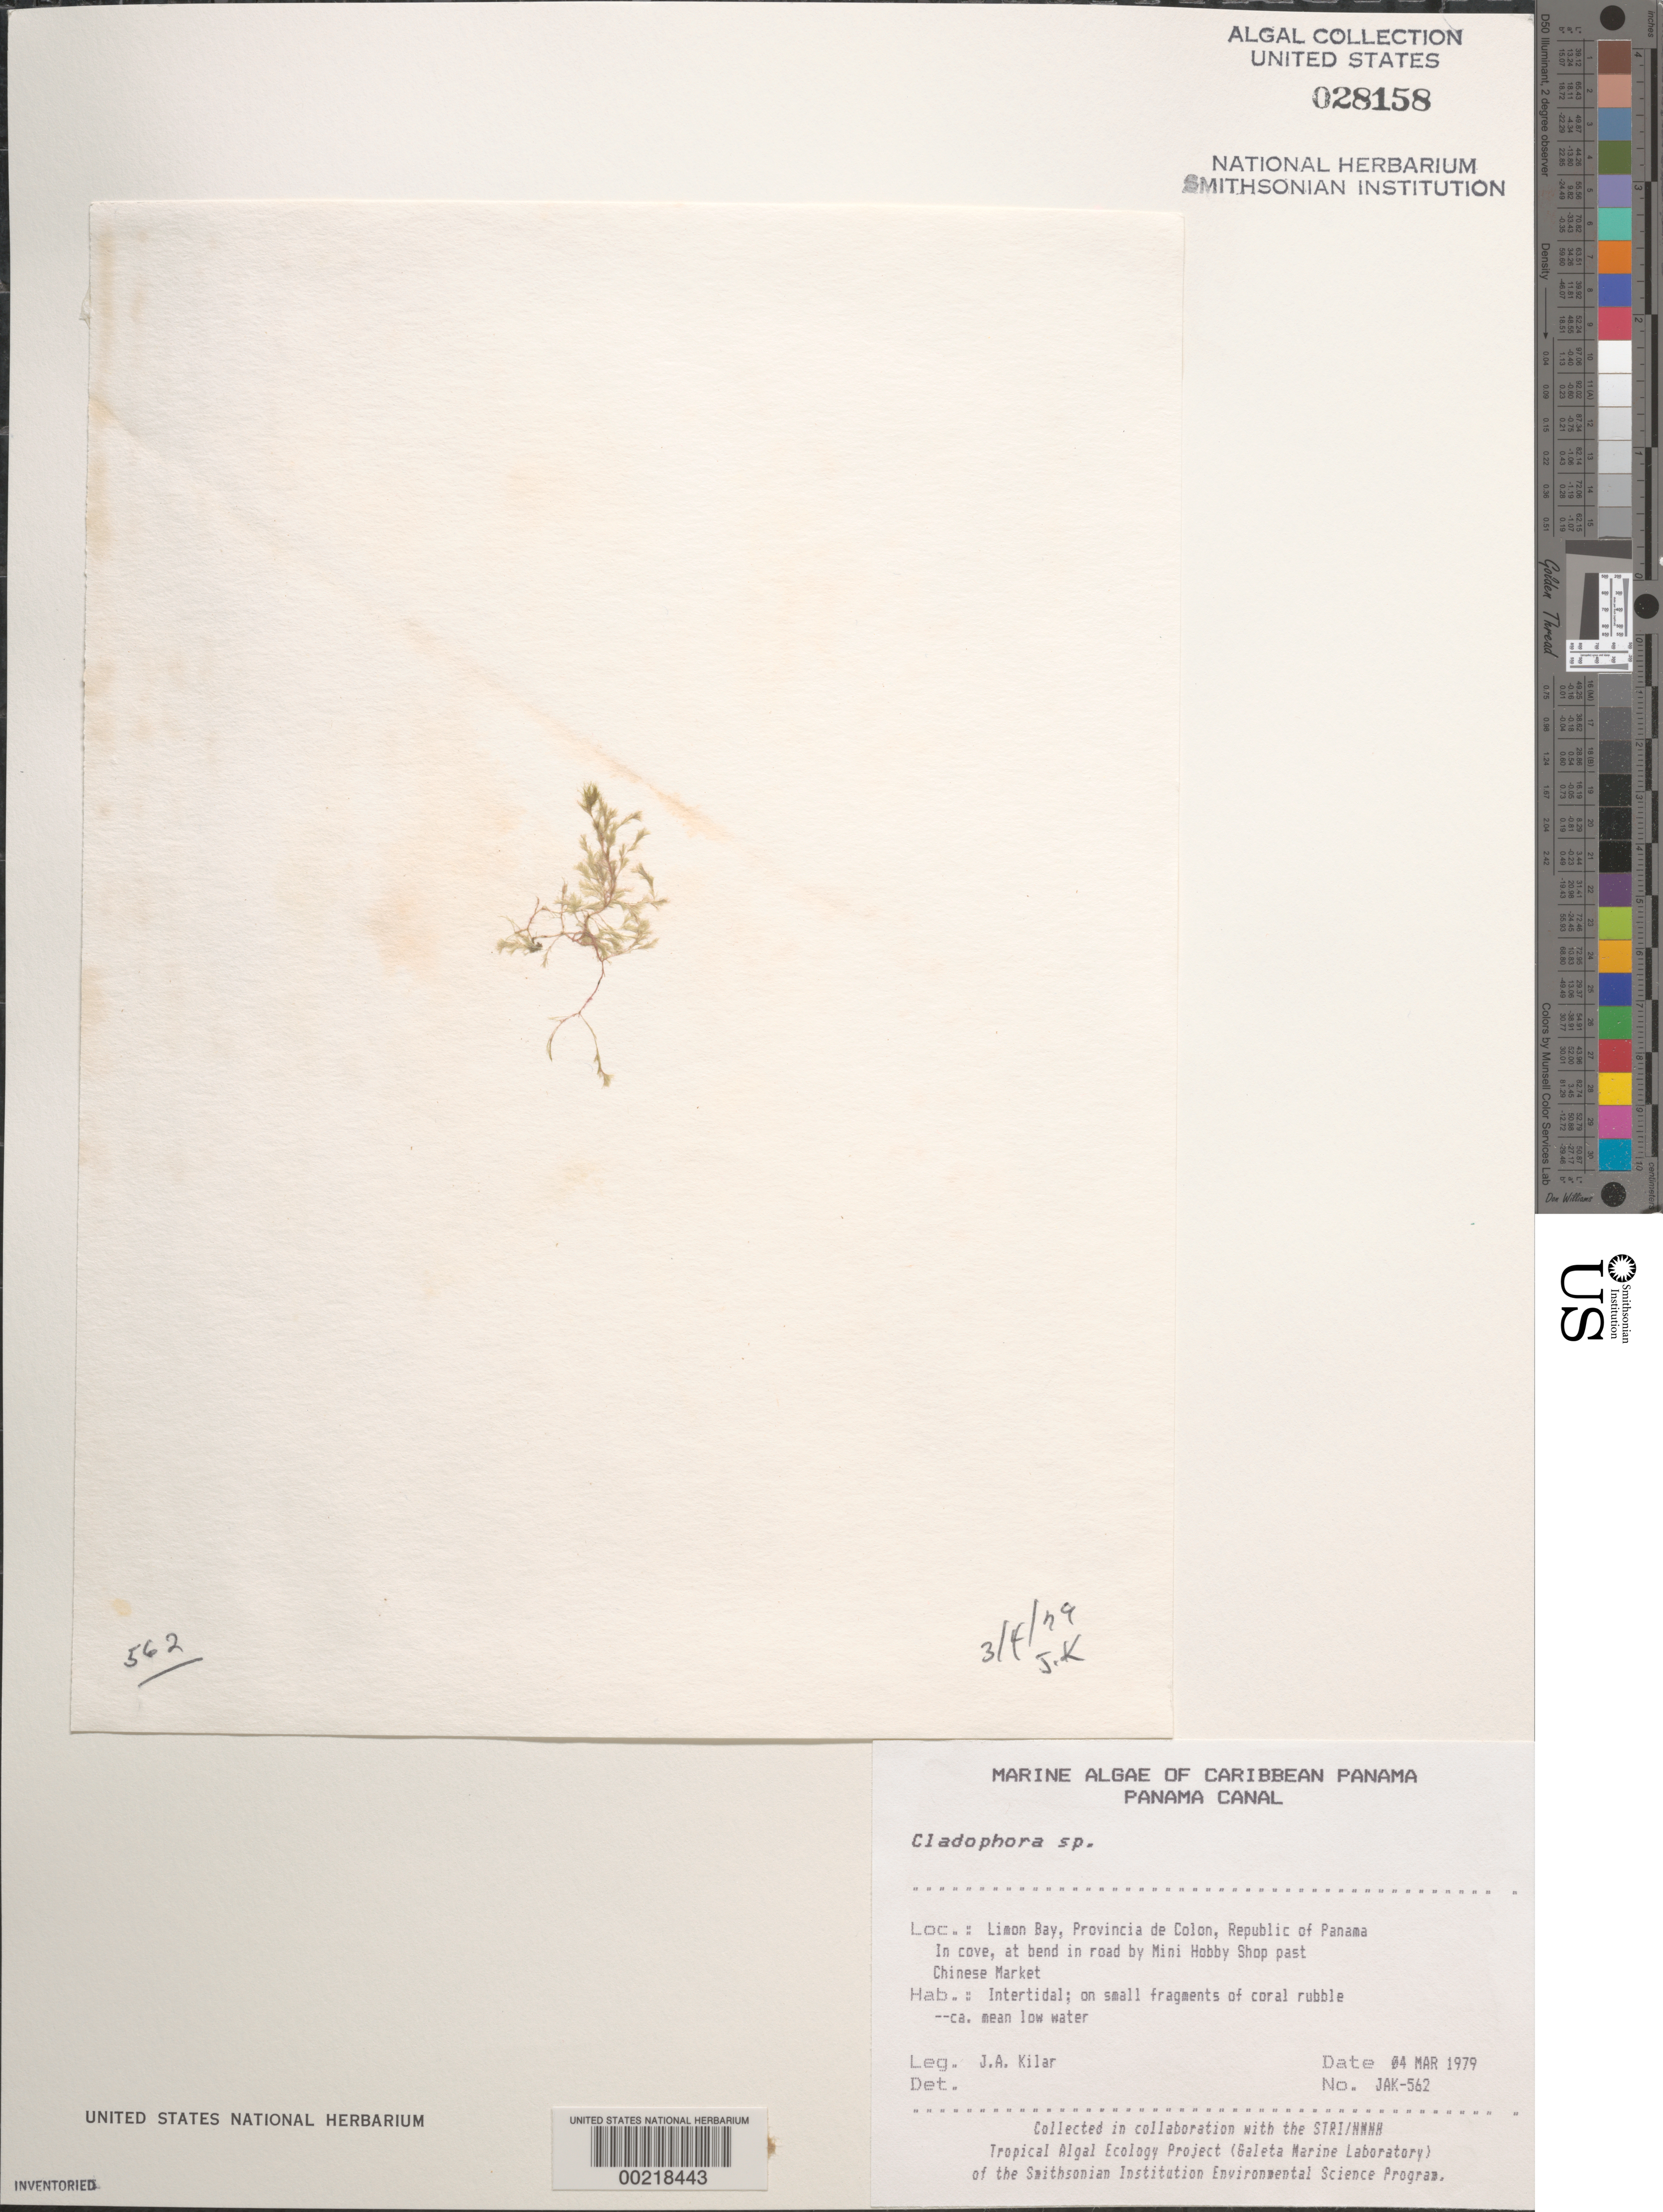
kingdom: Plantae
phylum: Chlorophyta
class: Ulvophyceae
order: Cladophorales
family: Cladophoraceae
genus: Cladophora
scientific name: Cladophora sp.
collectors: J. A. Kilar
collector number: JAK-562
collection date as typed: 04 Mar 1979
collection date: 1979-03-04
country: Panama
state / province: Colón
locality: Limon Bay, Panama Canal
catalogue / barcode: US 28158